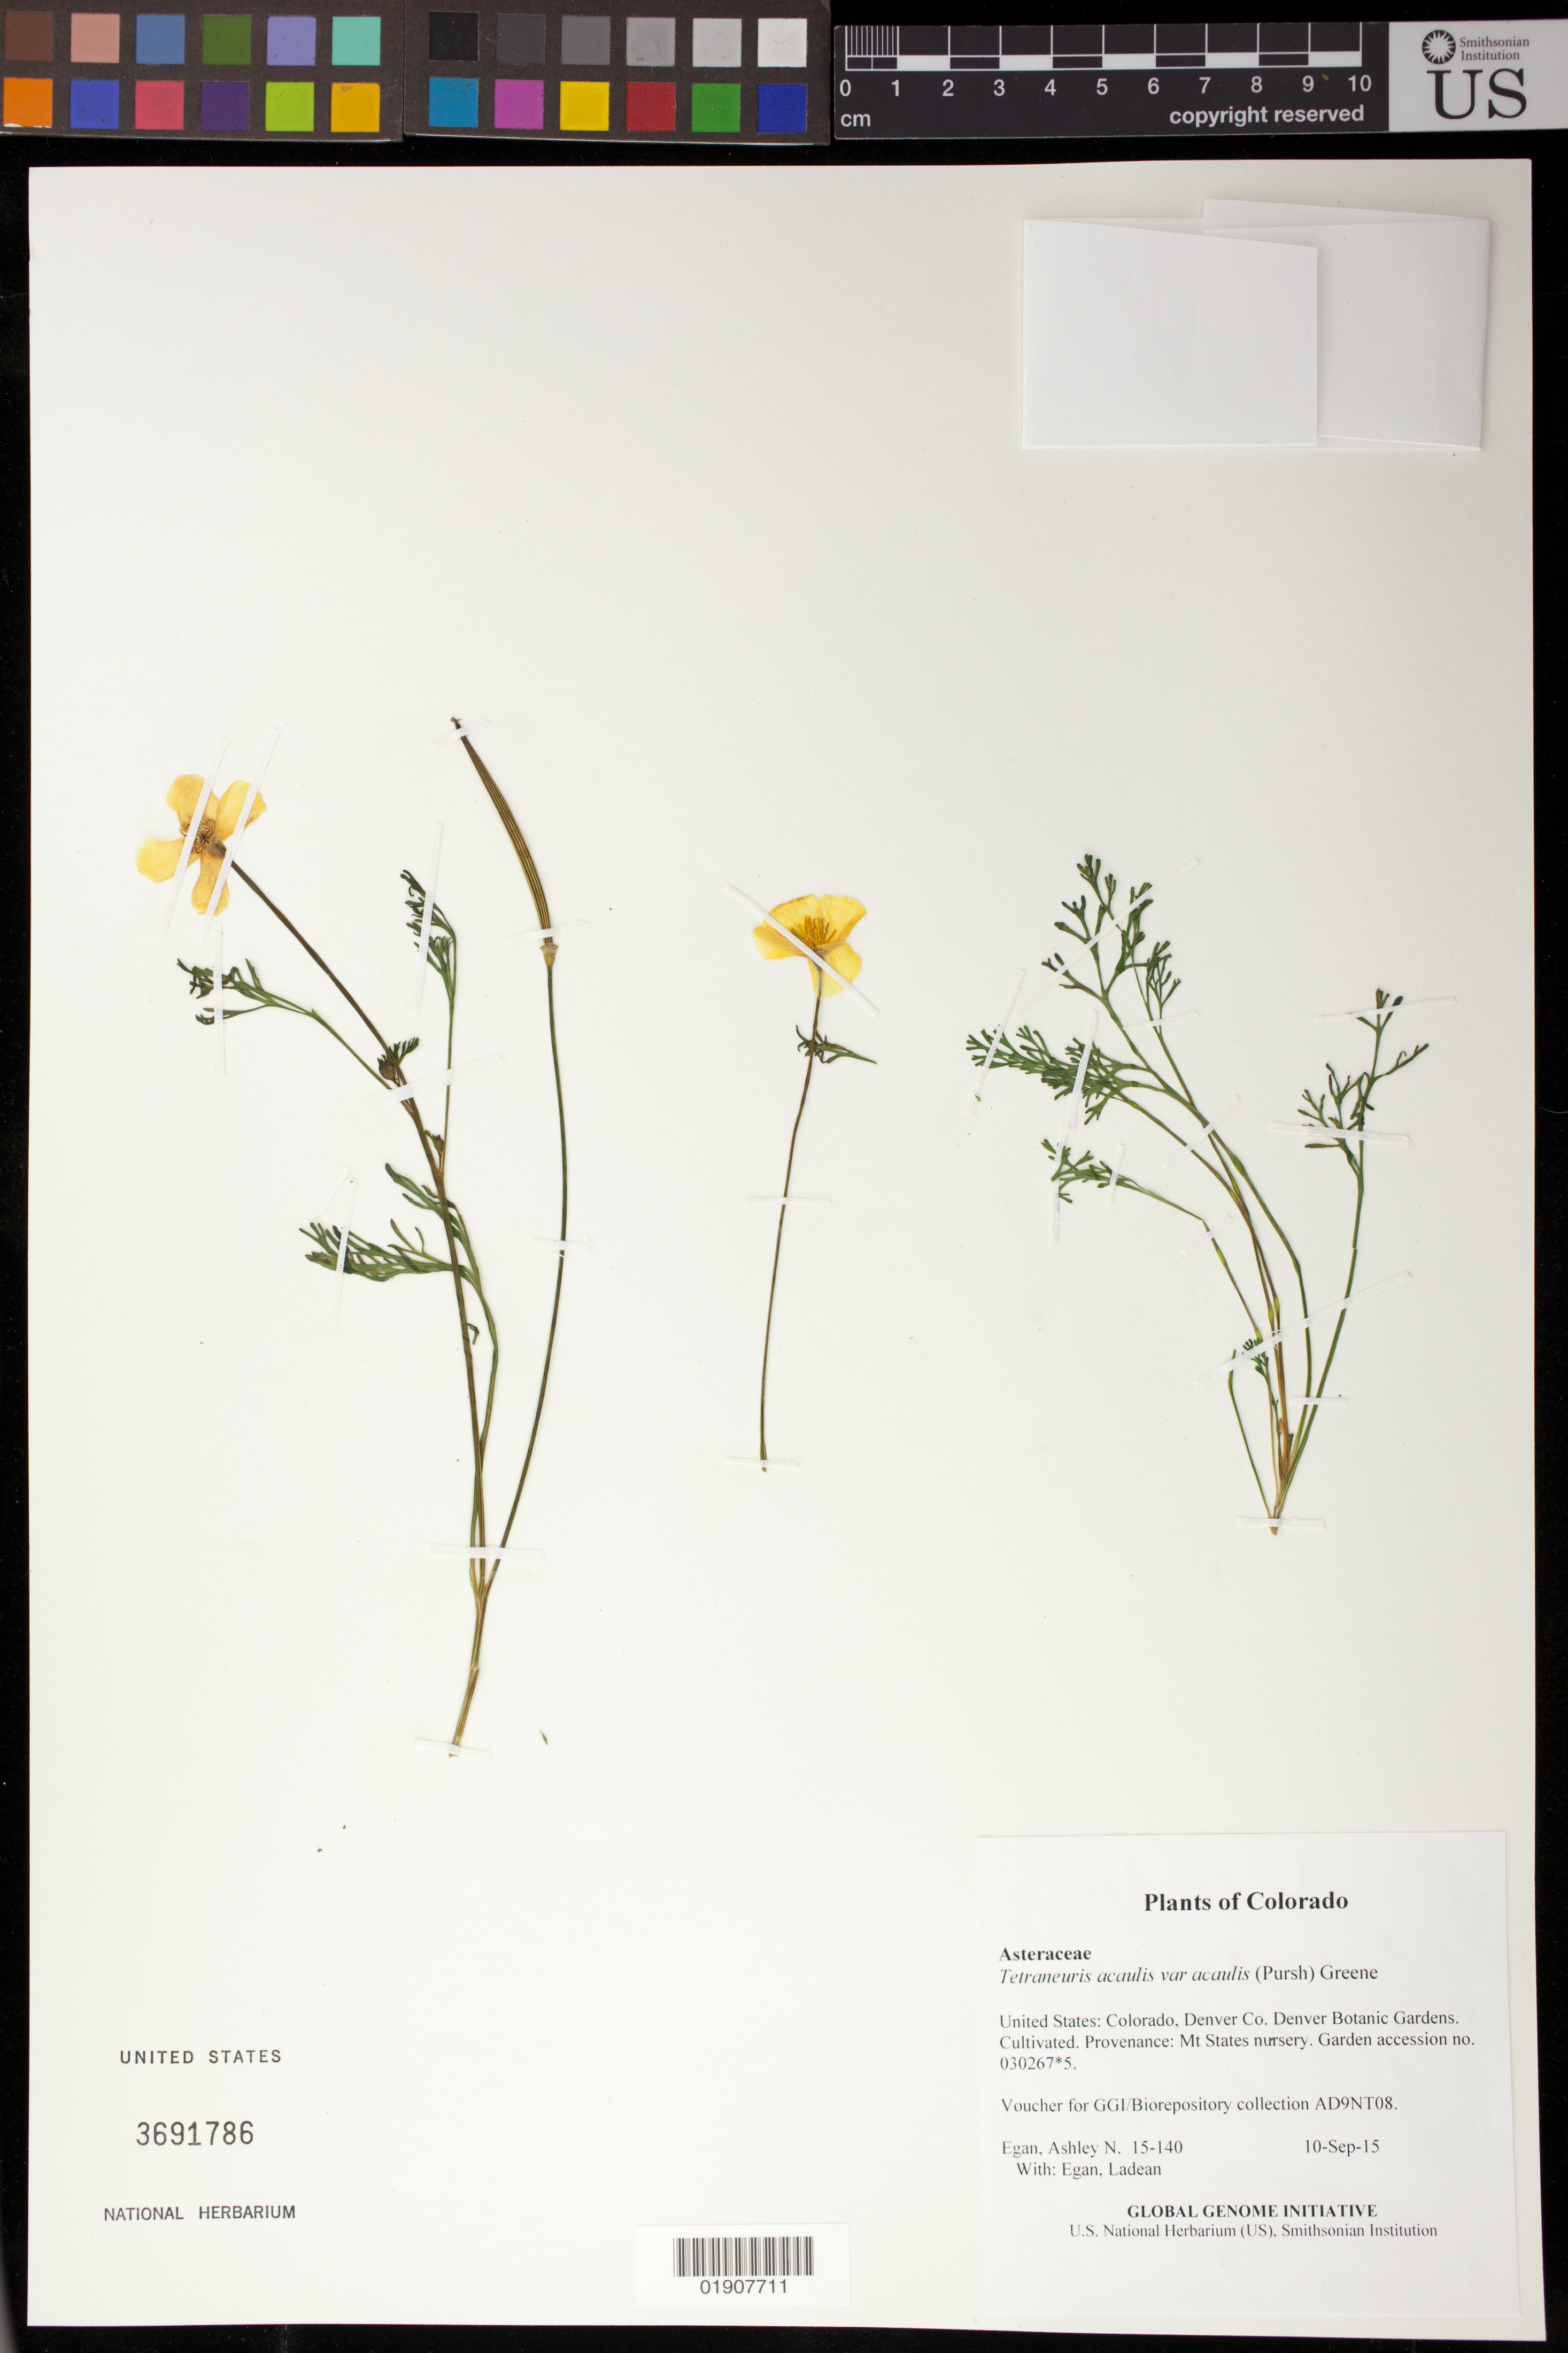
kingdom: Plantae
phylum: Tracheophyta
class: Magnoliopsida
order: Asterales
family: Asteraceae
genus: Tetraneuris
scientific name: Tetraneuris acaulis var. acaulis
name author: (Pursh) Greene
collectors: A. N. Egan & L. Egan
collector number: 15-140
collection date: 2015-09-10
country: United States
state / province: Colorado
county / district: Denver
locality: Denver Botanic Gardens. Cultivated. Provenance: Mt States nursery. Garden accession no. 030267.5.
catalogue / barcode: US 3691786